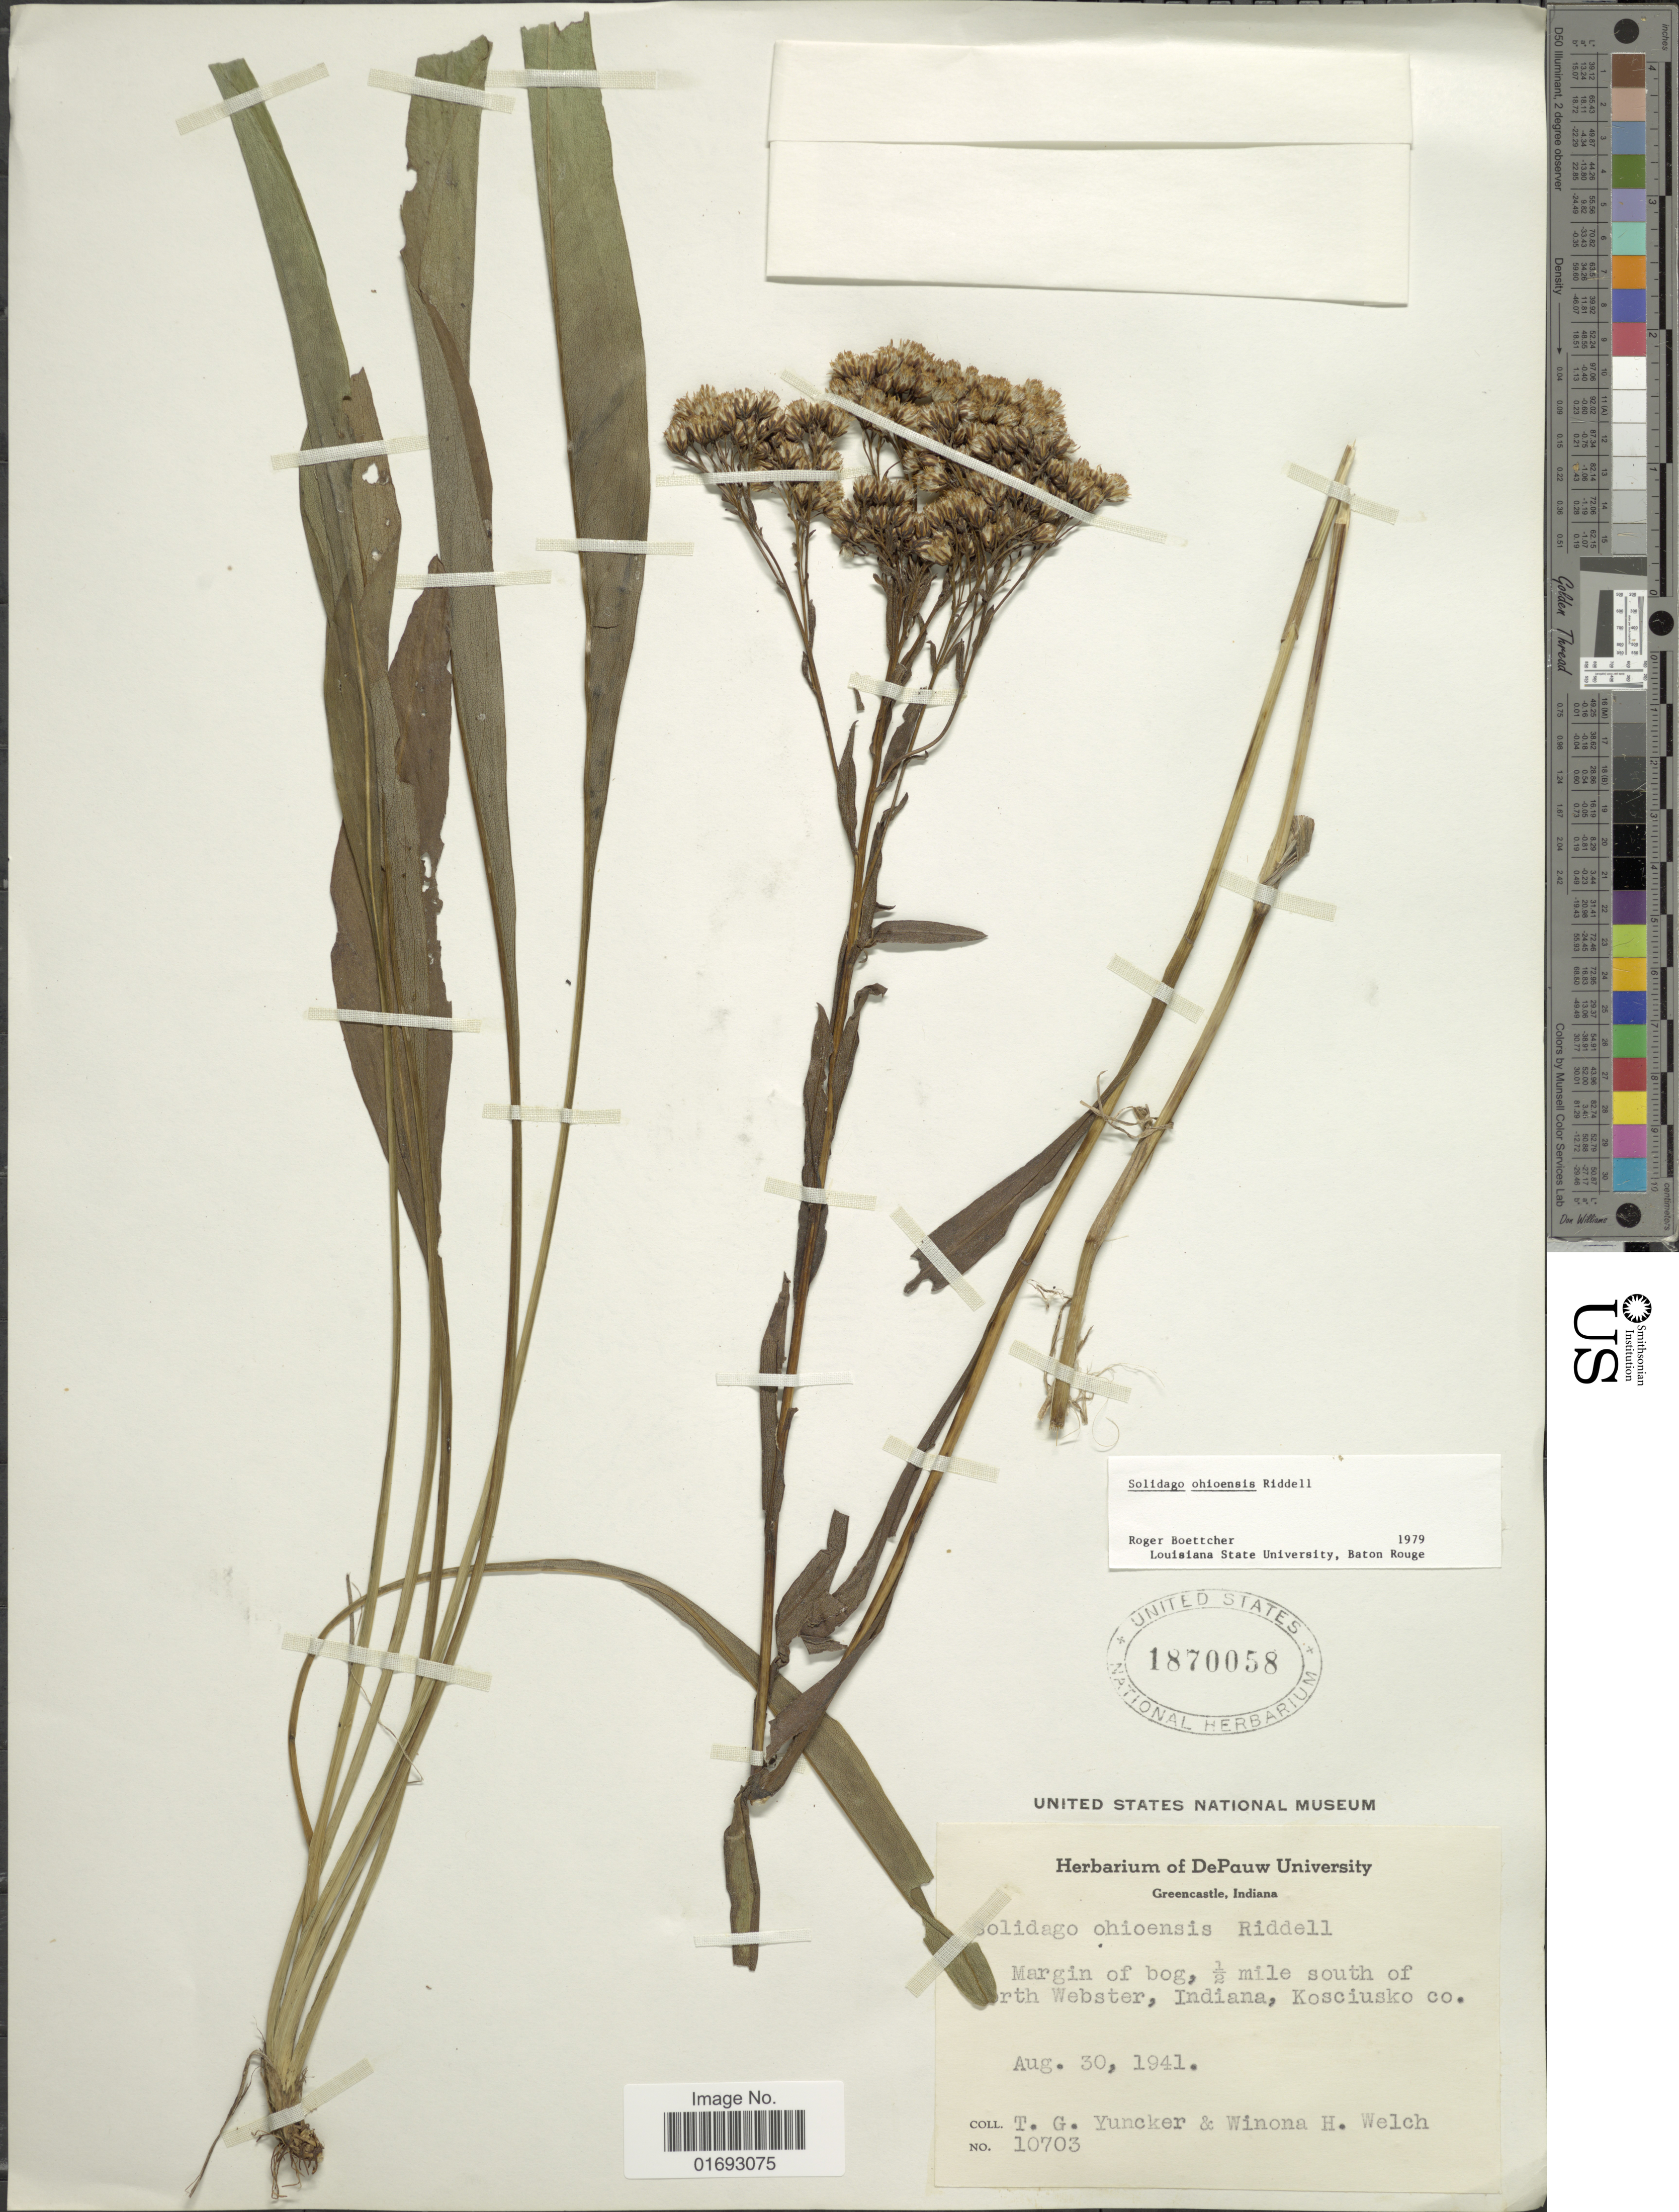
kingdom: Plantae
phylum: Tracheophyta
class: Magnoliopsida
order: Asterales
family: Asteraceae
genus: Oligoneuron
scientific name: Oligoneuron ohioense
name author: (Riddell) G.N. Jones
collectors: T. G. Yuncker & W. H. Welch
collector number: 10703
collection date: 1941-08-30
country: United States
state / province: Indiana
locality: Margin of bog, ½ mile south of North Webster, Kosciusko co.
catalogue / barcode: US 1870058